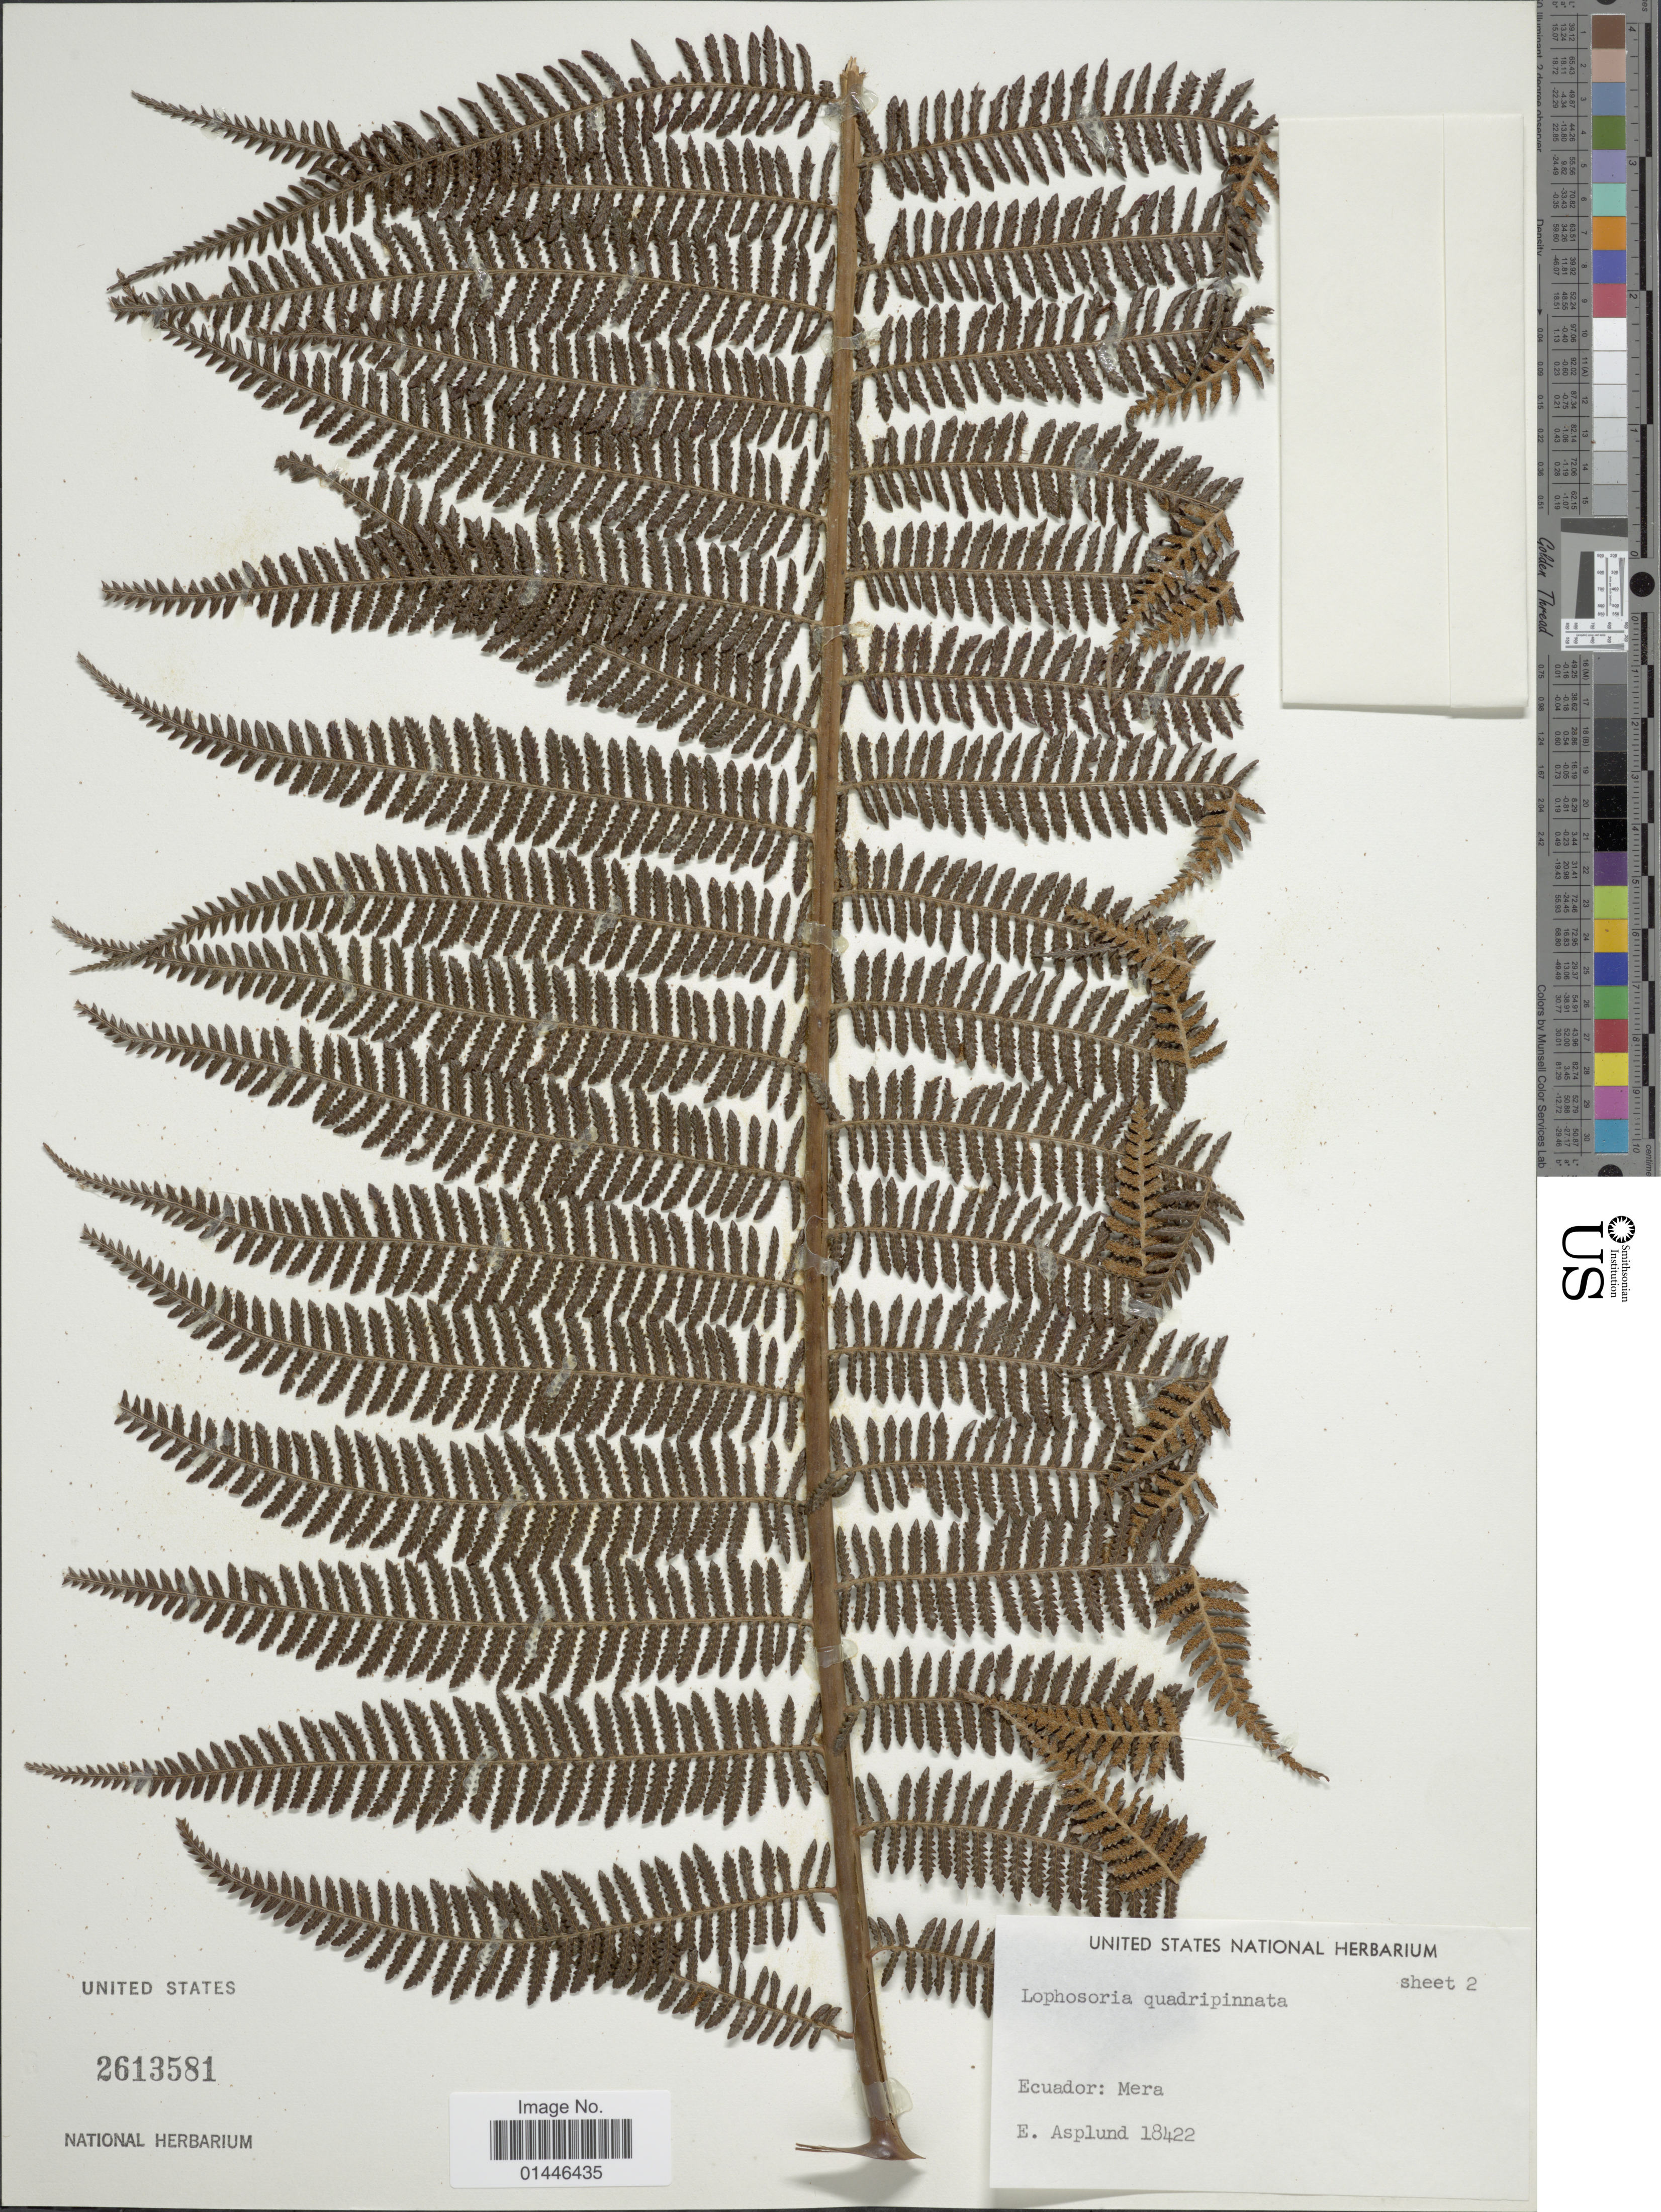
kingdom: Plantae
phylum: Tracheophyta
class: Polypodiopsida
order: Cyatheales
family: Dicksoniaceae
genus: Lophosoria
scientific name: Lophosoria quadripinnata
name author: (J.F. Gmel.) C. Chr.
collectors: E. Asplund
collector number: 18422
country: Ecuador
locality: Mera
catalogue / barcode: US 2613581